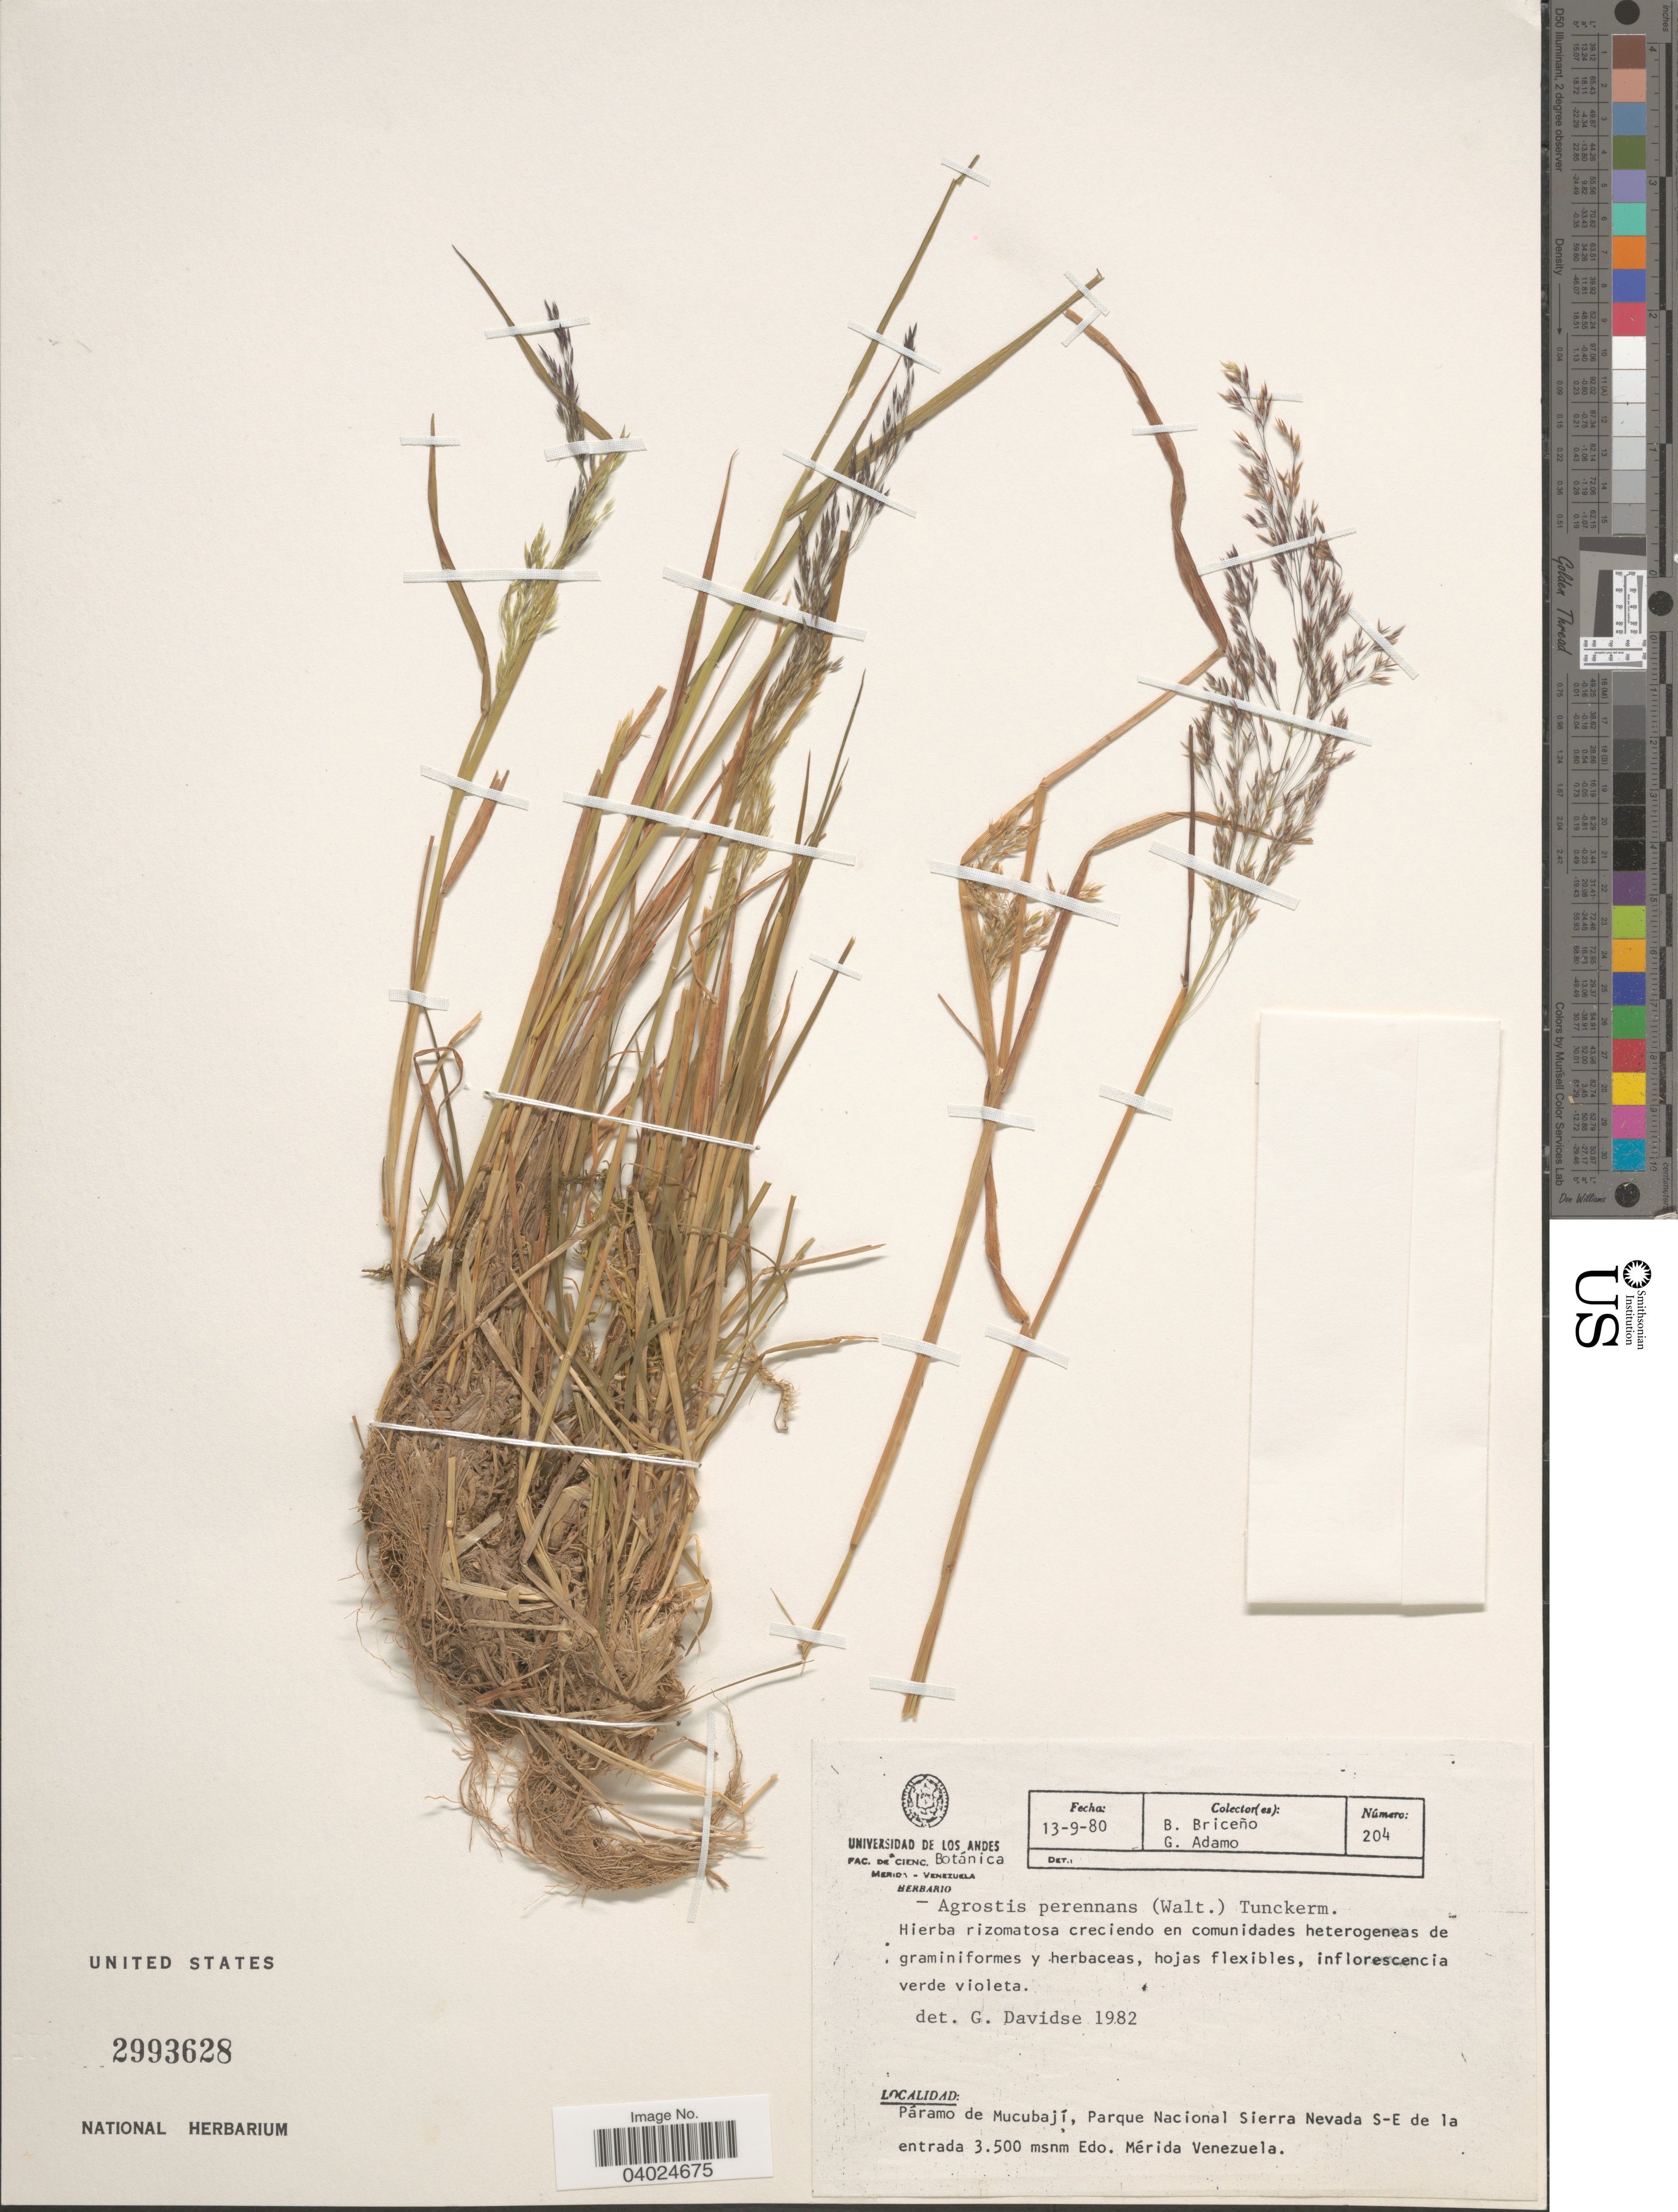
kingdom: Plantae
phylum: Tracheophyta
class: Liliopsida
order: Poales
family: Poaceae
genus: Agrostis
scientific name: Agrostis perennans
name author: (Walter) Tuck.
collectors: B. Briceño & G. Adamo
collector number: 204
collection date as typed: Transcribed d/m/y: 13/9/80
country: Venezuela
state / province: Merida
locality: Páramo de Mucubají, Parque Nacional Sierra Nevada S-E de la entrada.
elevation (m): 3500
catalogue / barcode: US 2993628